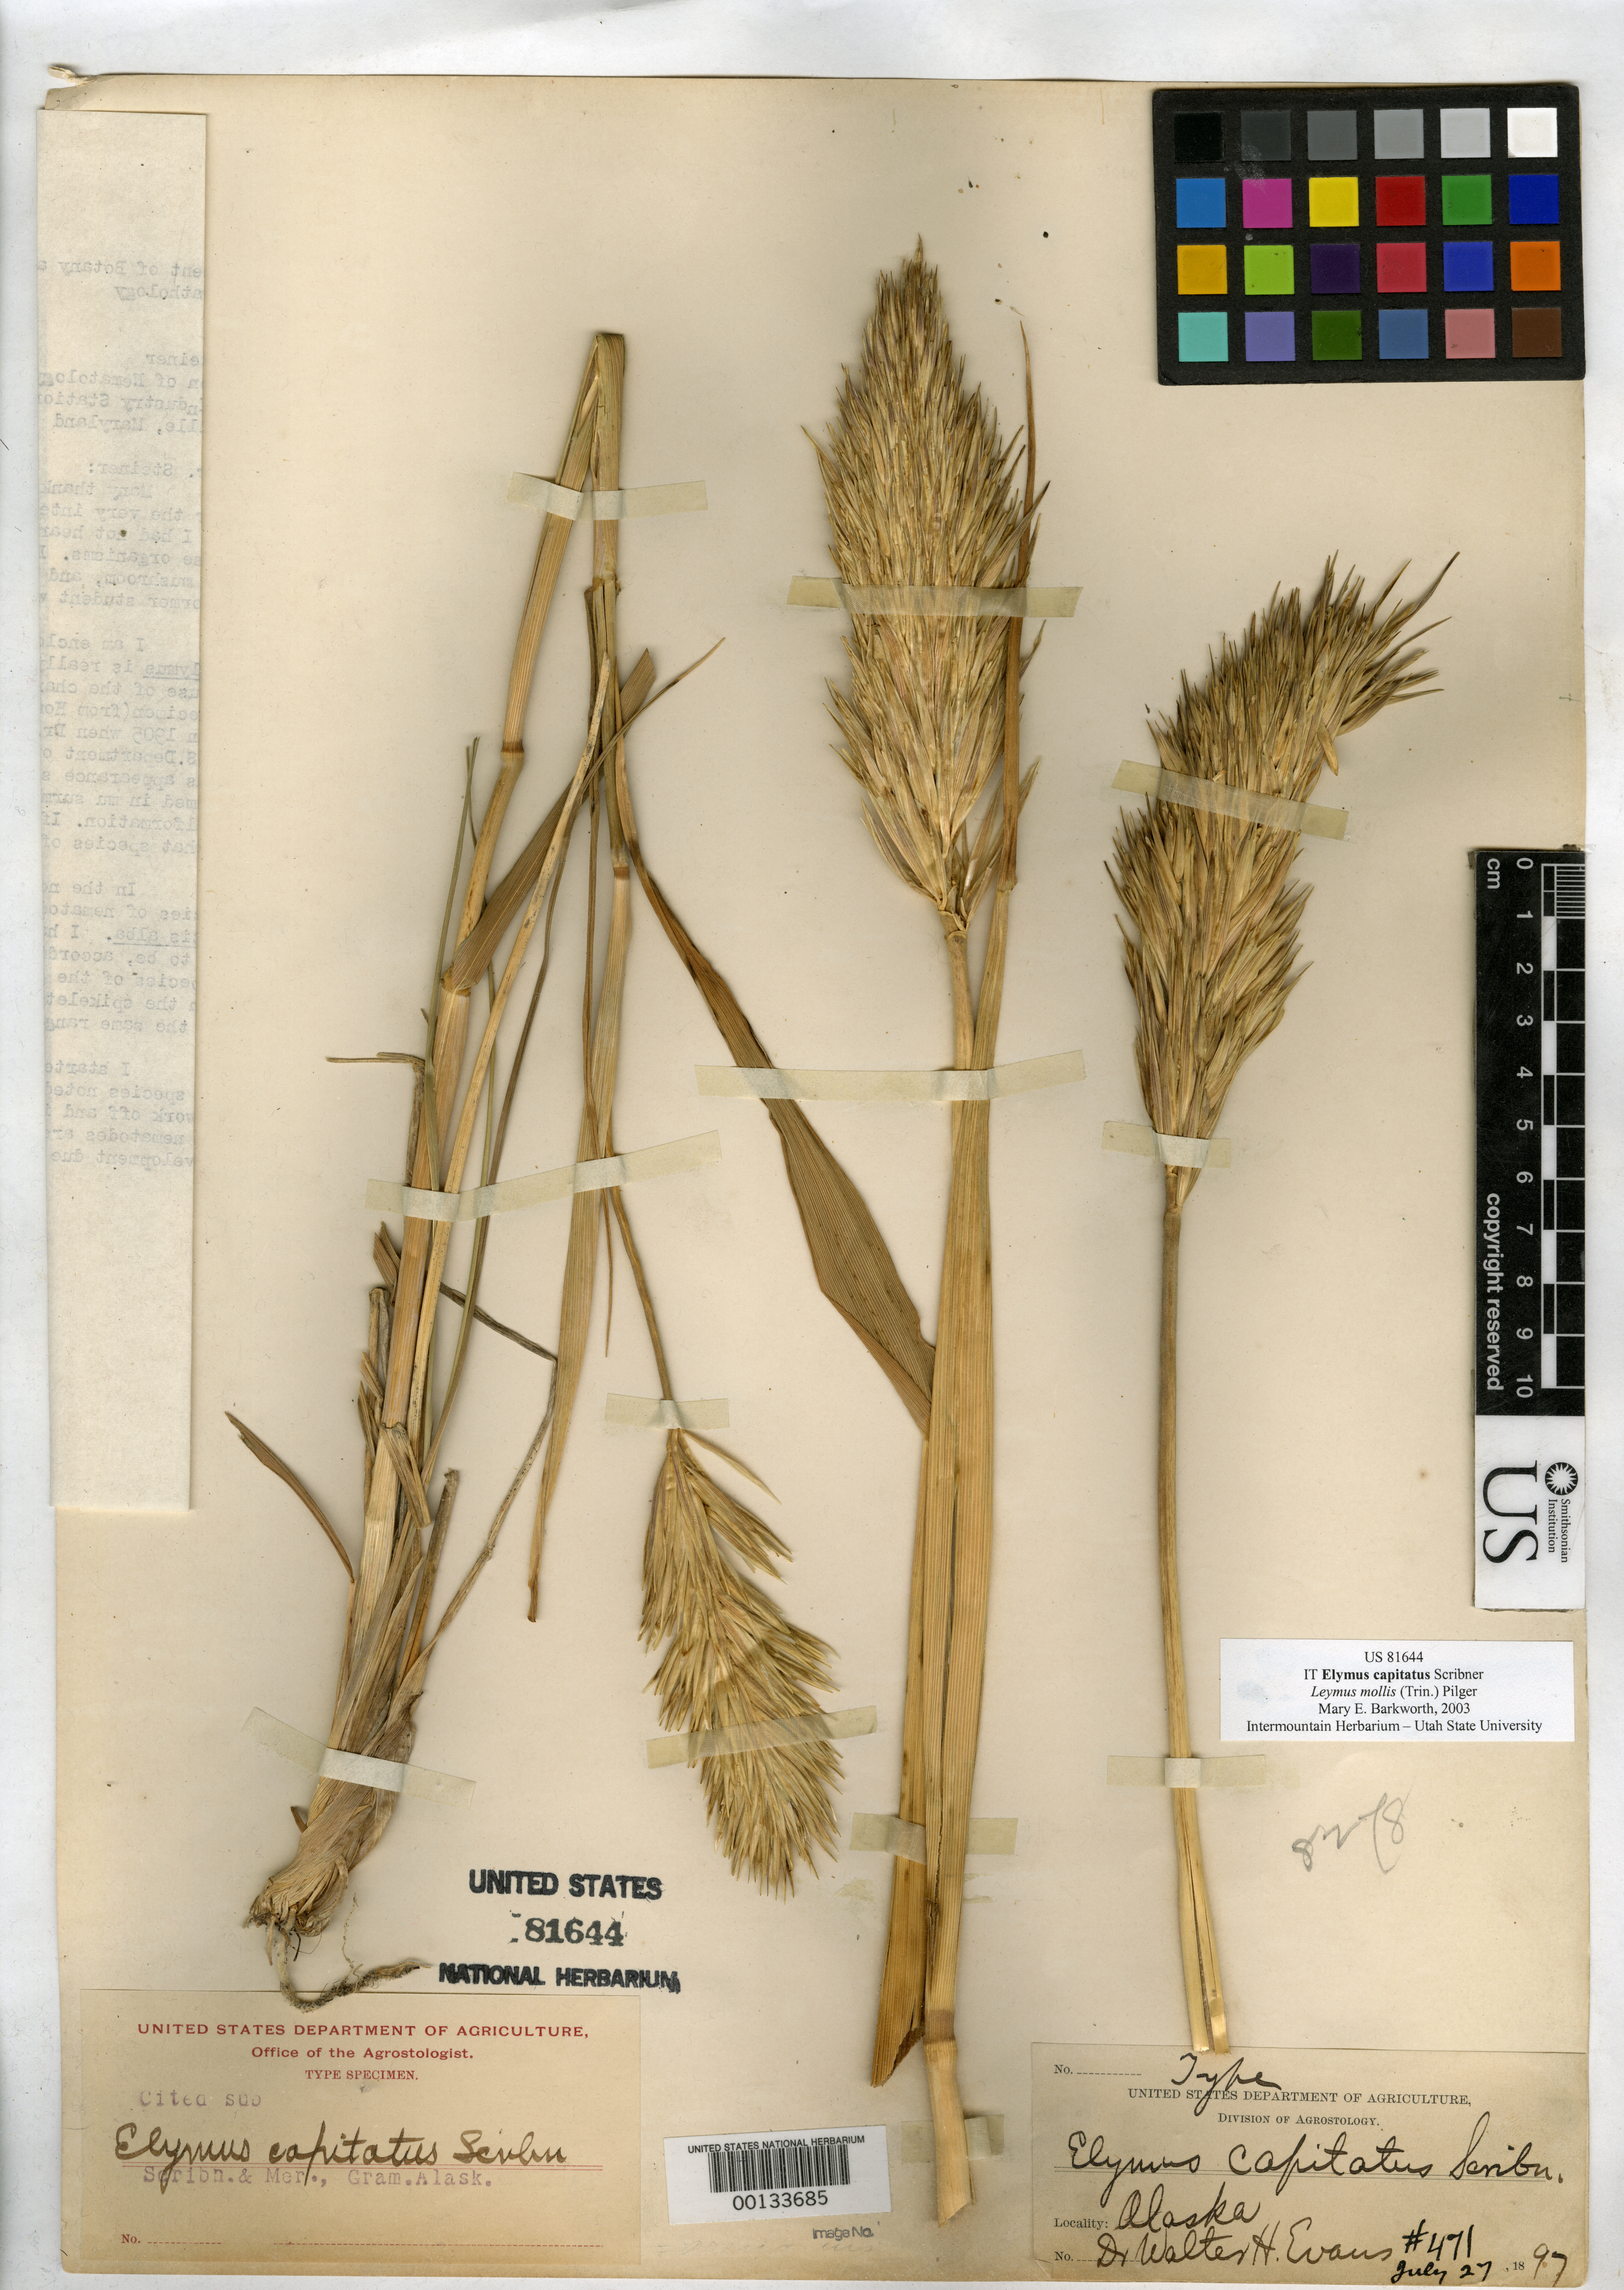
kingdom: Plantae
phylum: Tracheophyta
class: Liliopsida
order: Poales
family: Poaceae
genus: Elymus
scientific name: Elymus capitatus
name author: Scribn.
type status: Isotype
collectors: W. H. Evans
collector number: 471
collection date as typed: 27 Jul 1897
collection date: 1897-07-27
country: United States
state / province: Alaska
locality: Homer.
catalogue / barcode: US 81644